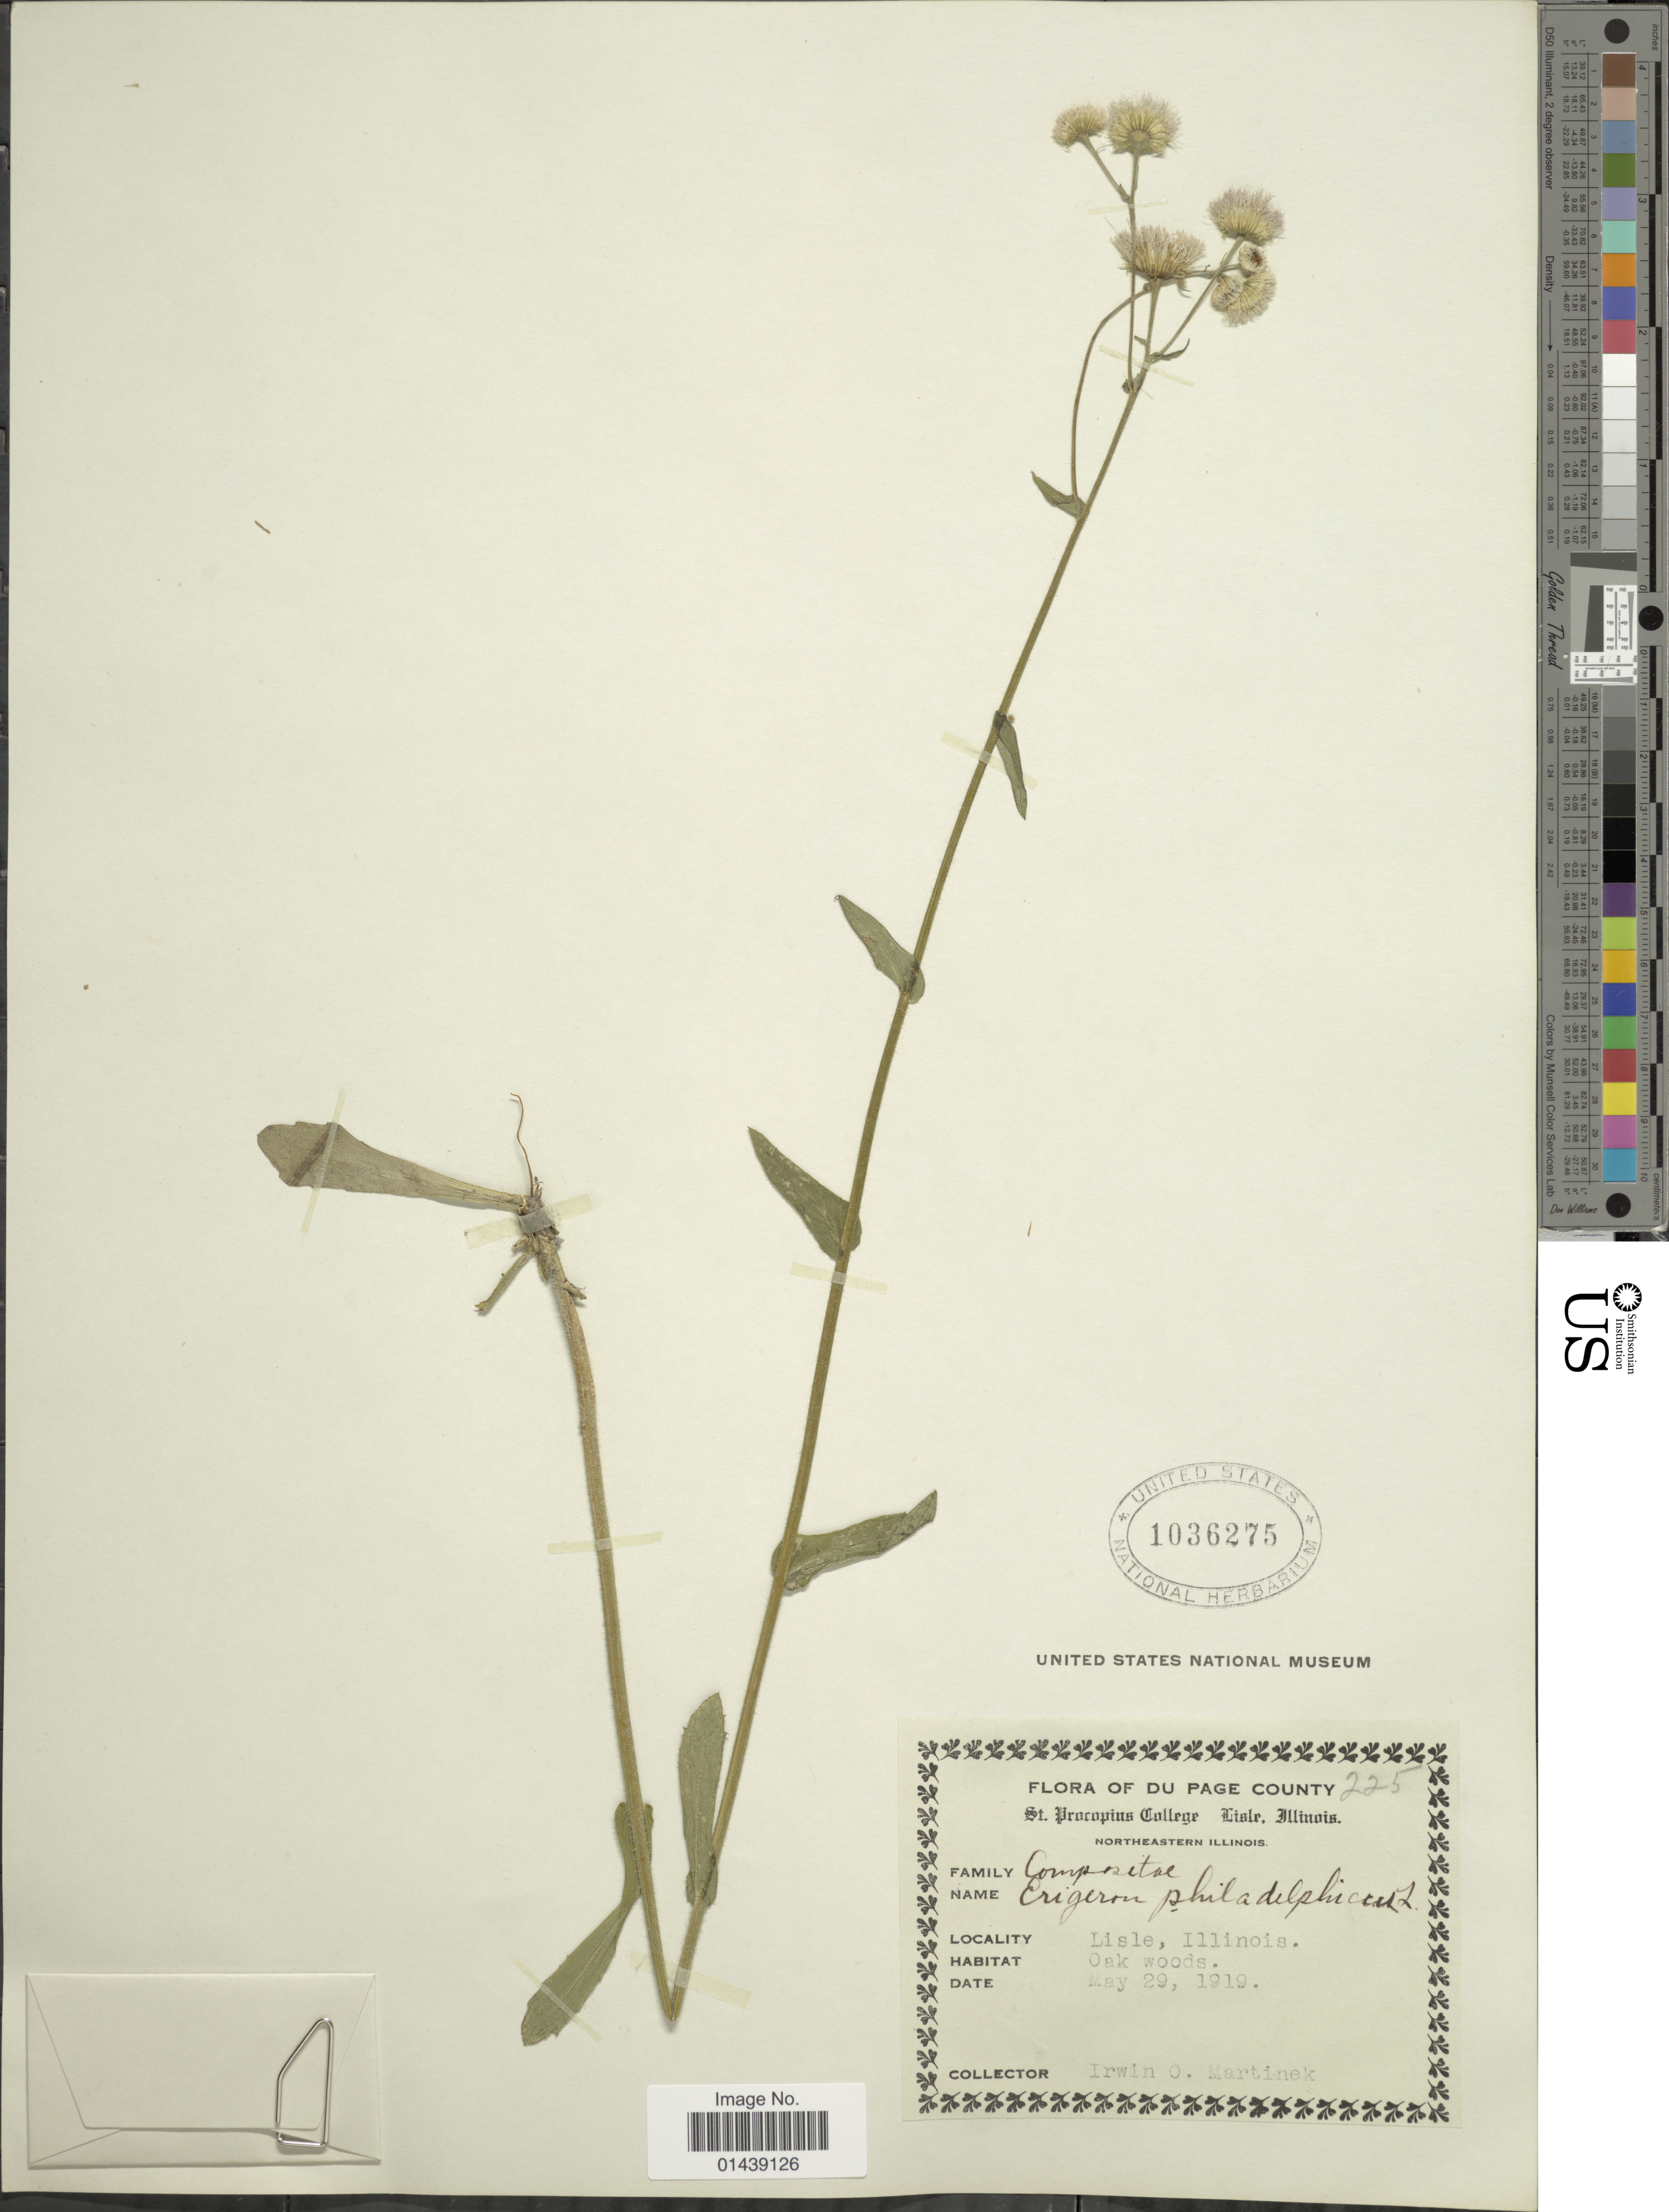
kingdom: Plantae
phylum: Tracheophyta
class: Magnoliopsida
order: Asterales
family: Asteraceae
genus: Erigeron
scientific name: Erigeron philadelphicus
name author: L.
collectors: I. Martinek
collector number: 225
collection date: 1919-05-29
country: United States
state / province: Illinois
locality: Du Page County. Lisle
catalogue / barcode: US 1036275